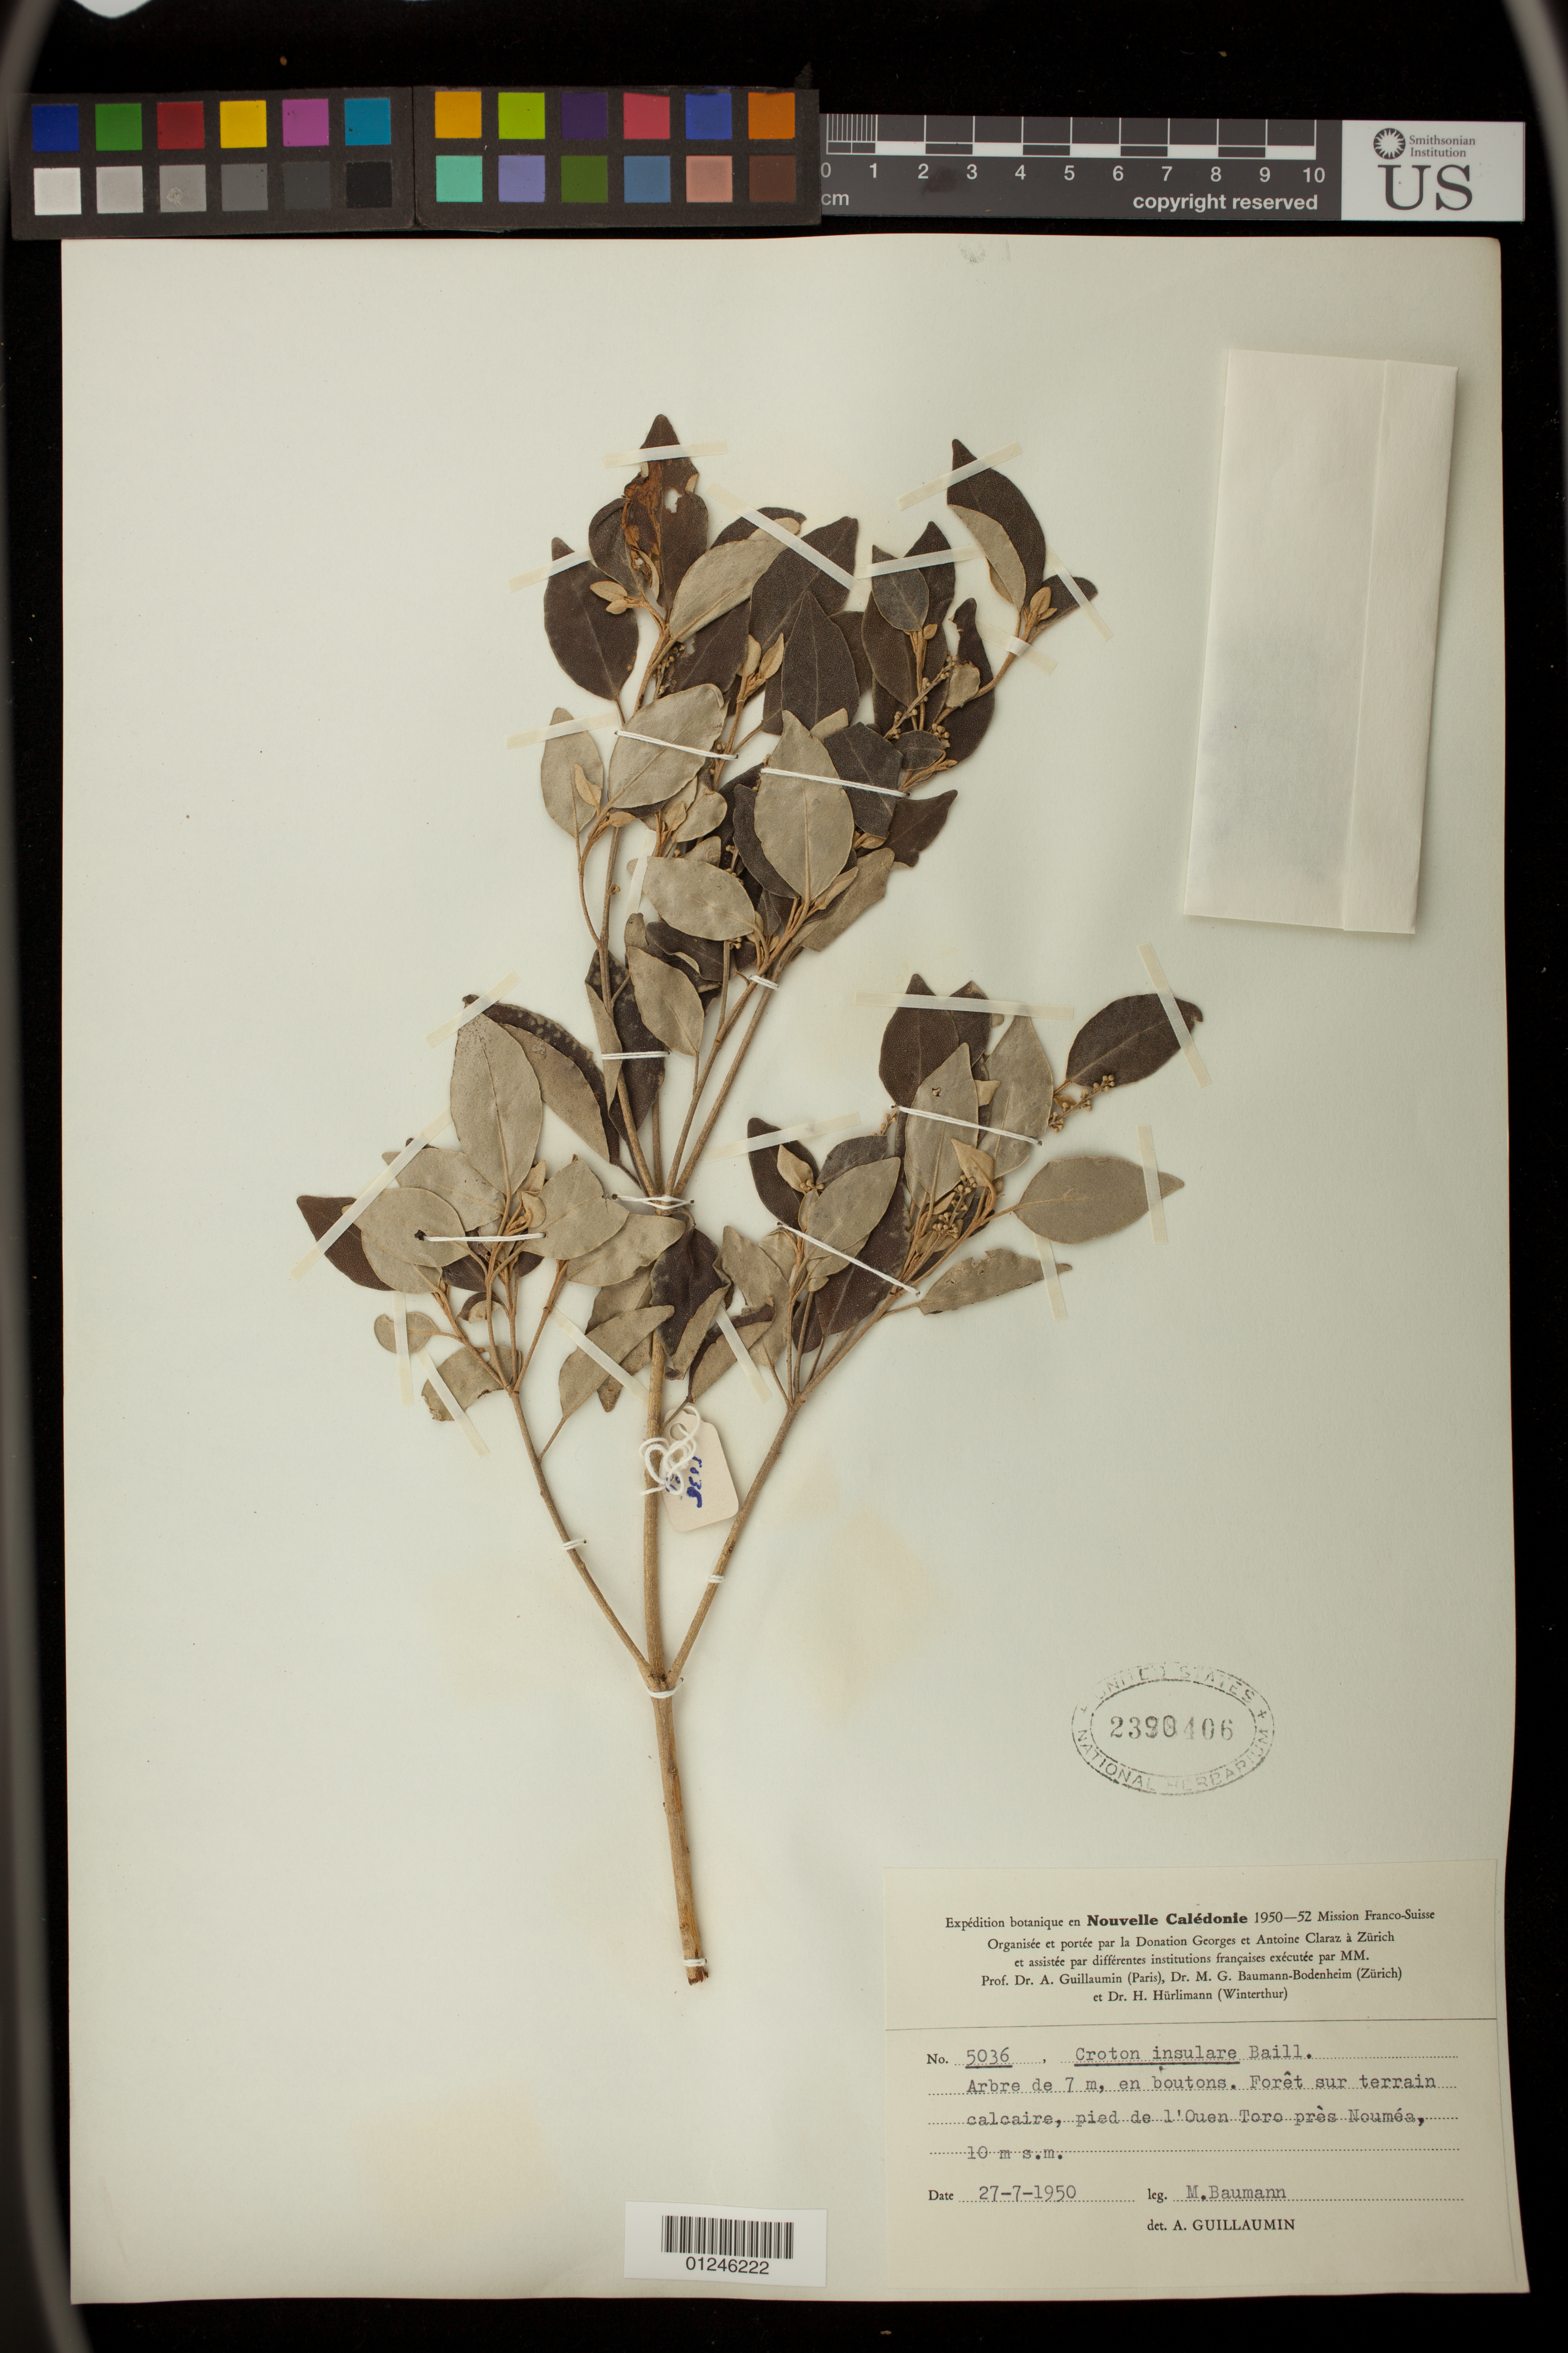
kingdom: Plantae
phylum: Tracheophyta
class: Magnoliopsida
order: Malpighiales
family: Euphorbiaceae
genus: Croton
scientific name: Croton insularis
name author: Baill.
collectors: M. Baumann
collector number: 5036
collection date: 1950-07-27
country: New Caledonia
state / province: South Province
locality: l'Ouen Toro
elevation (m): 10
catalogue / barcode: US 2390406